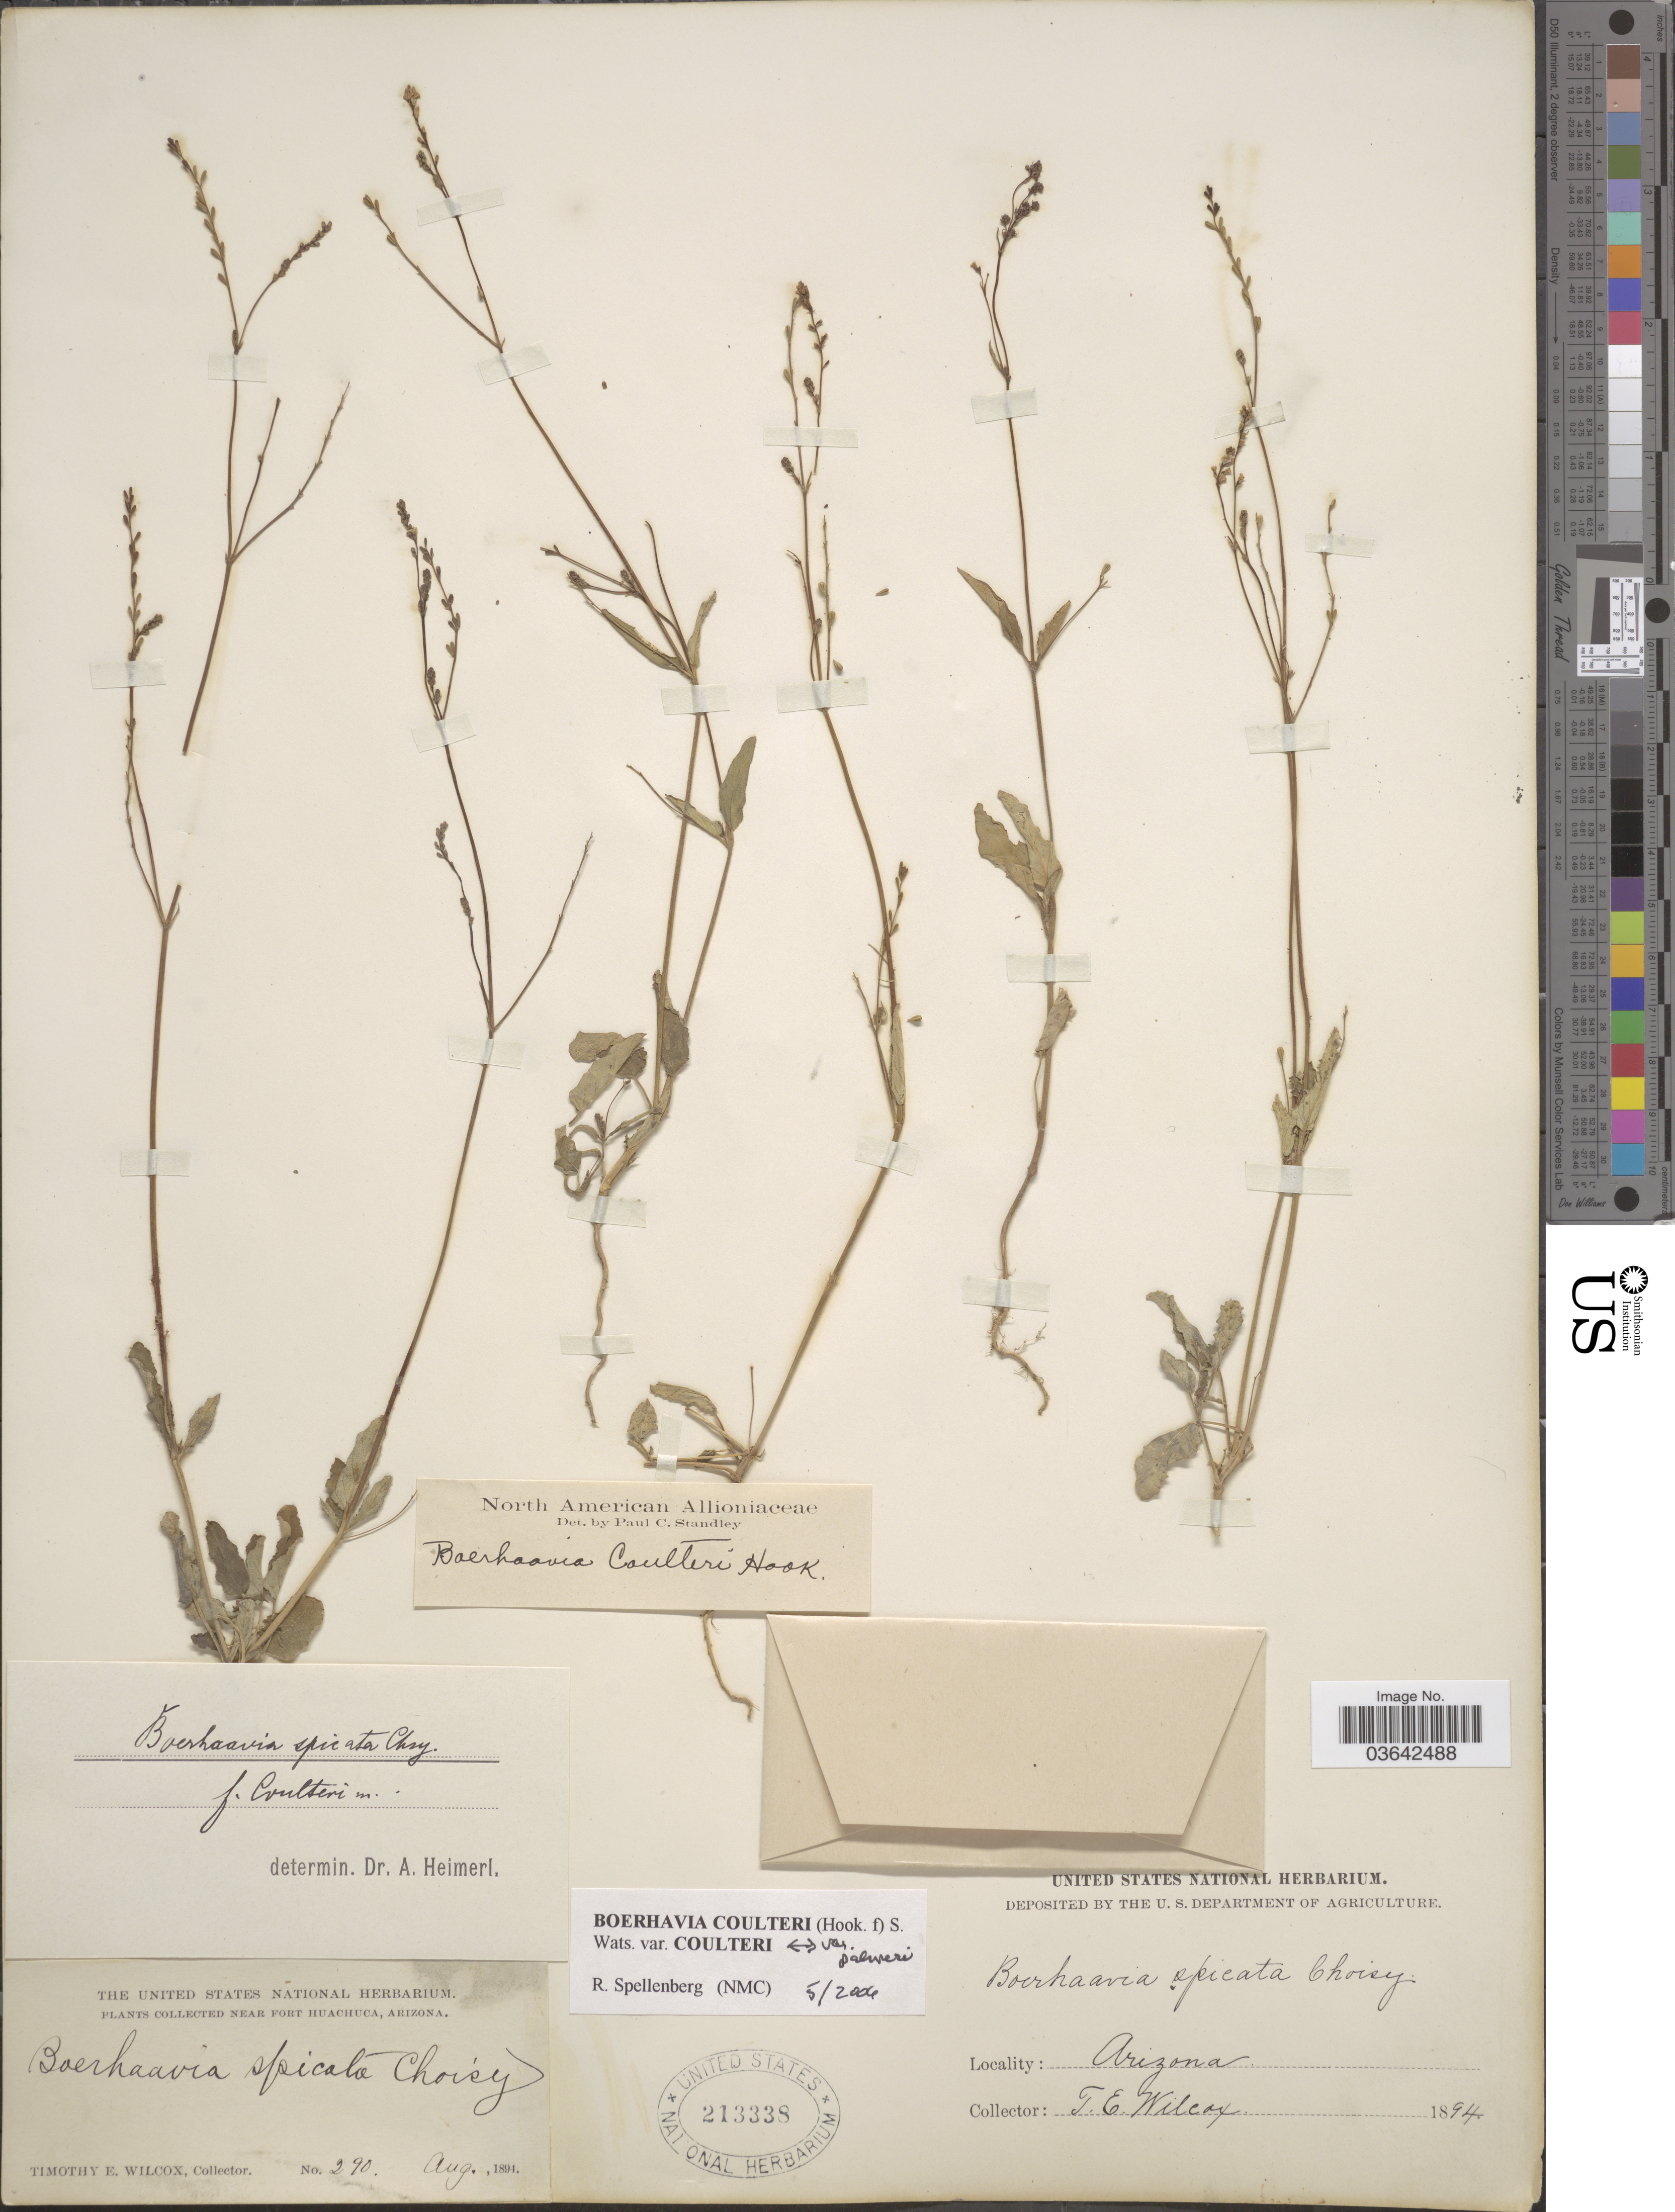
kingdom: Plantae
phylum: Tracheophyta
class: Magnoliopsida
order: Caryophyllales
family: Nyctaginaceae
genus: Boerhavia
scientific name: Boerhavia coulteri var. palmeri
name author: (S. Watson) Spellenb.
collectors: T. E. Wilcox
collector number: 290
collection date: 1894-08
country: United States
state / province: Arizona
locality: Near Fort Huachuca.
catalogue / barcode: US 213338